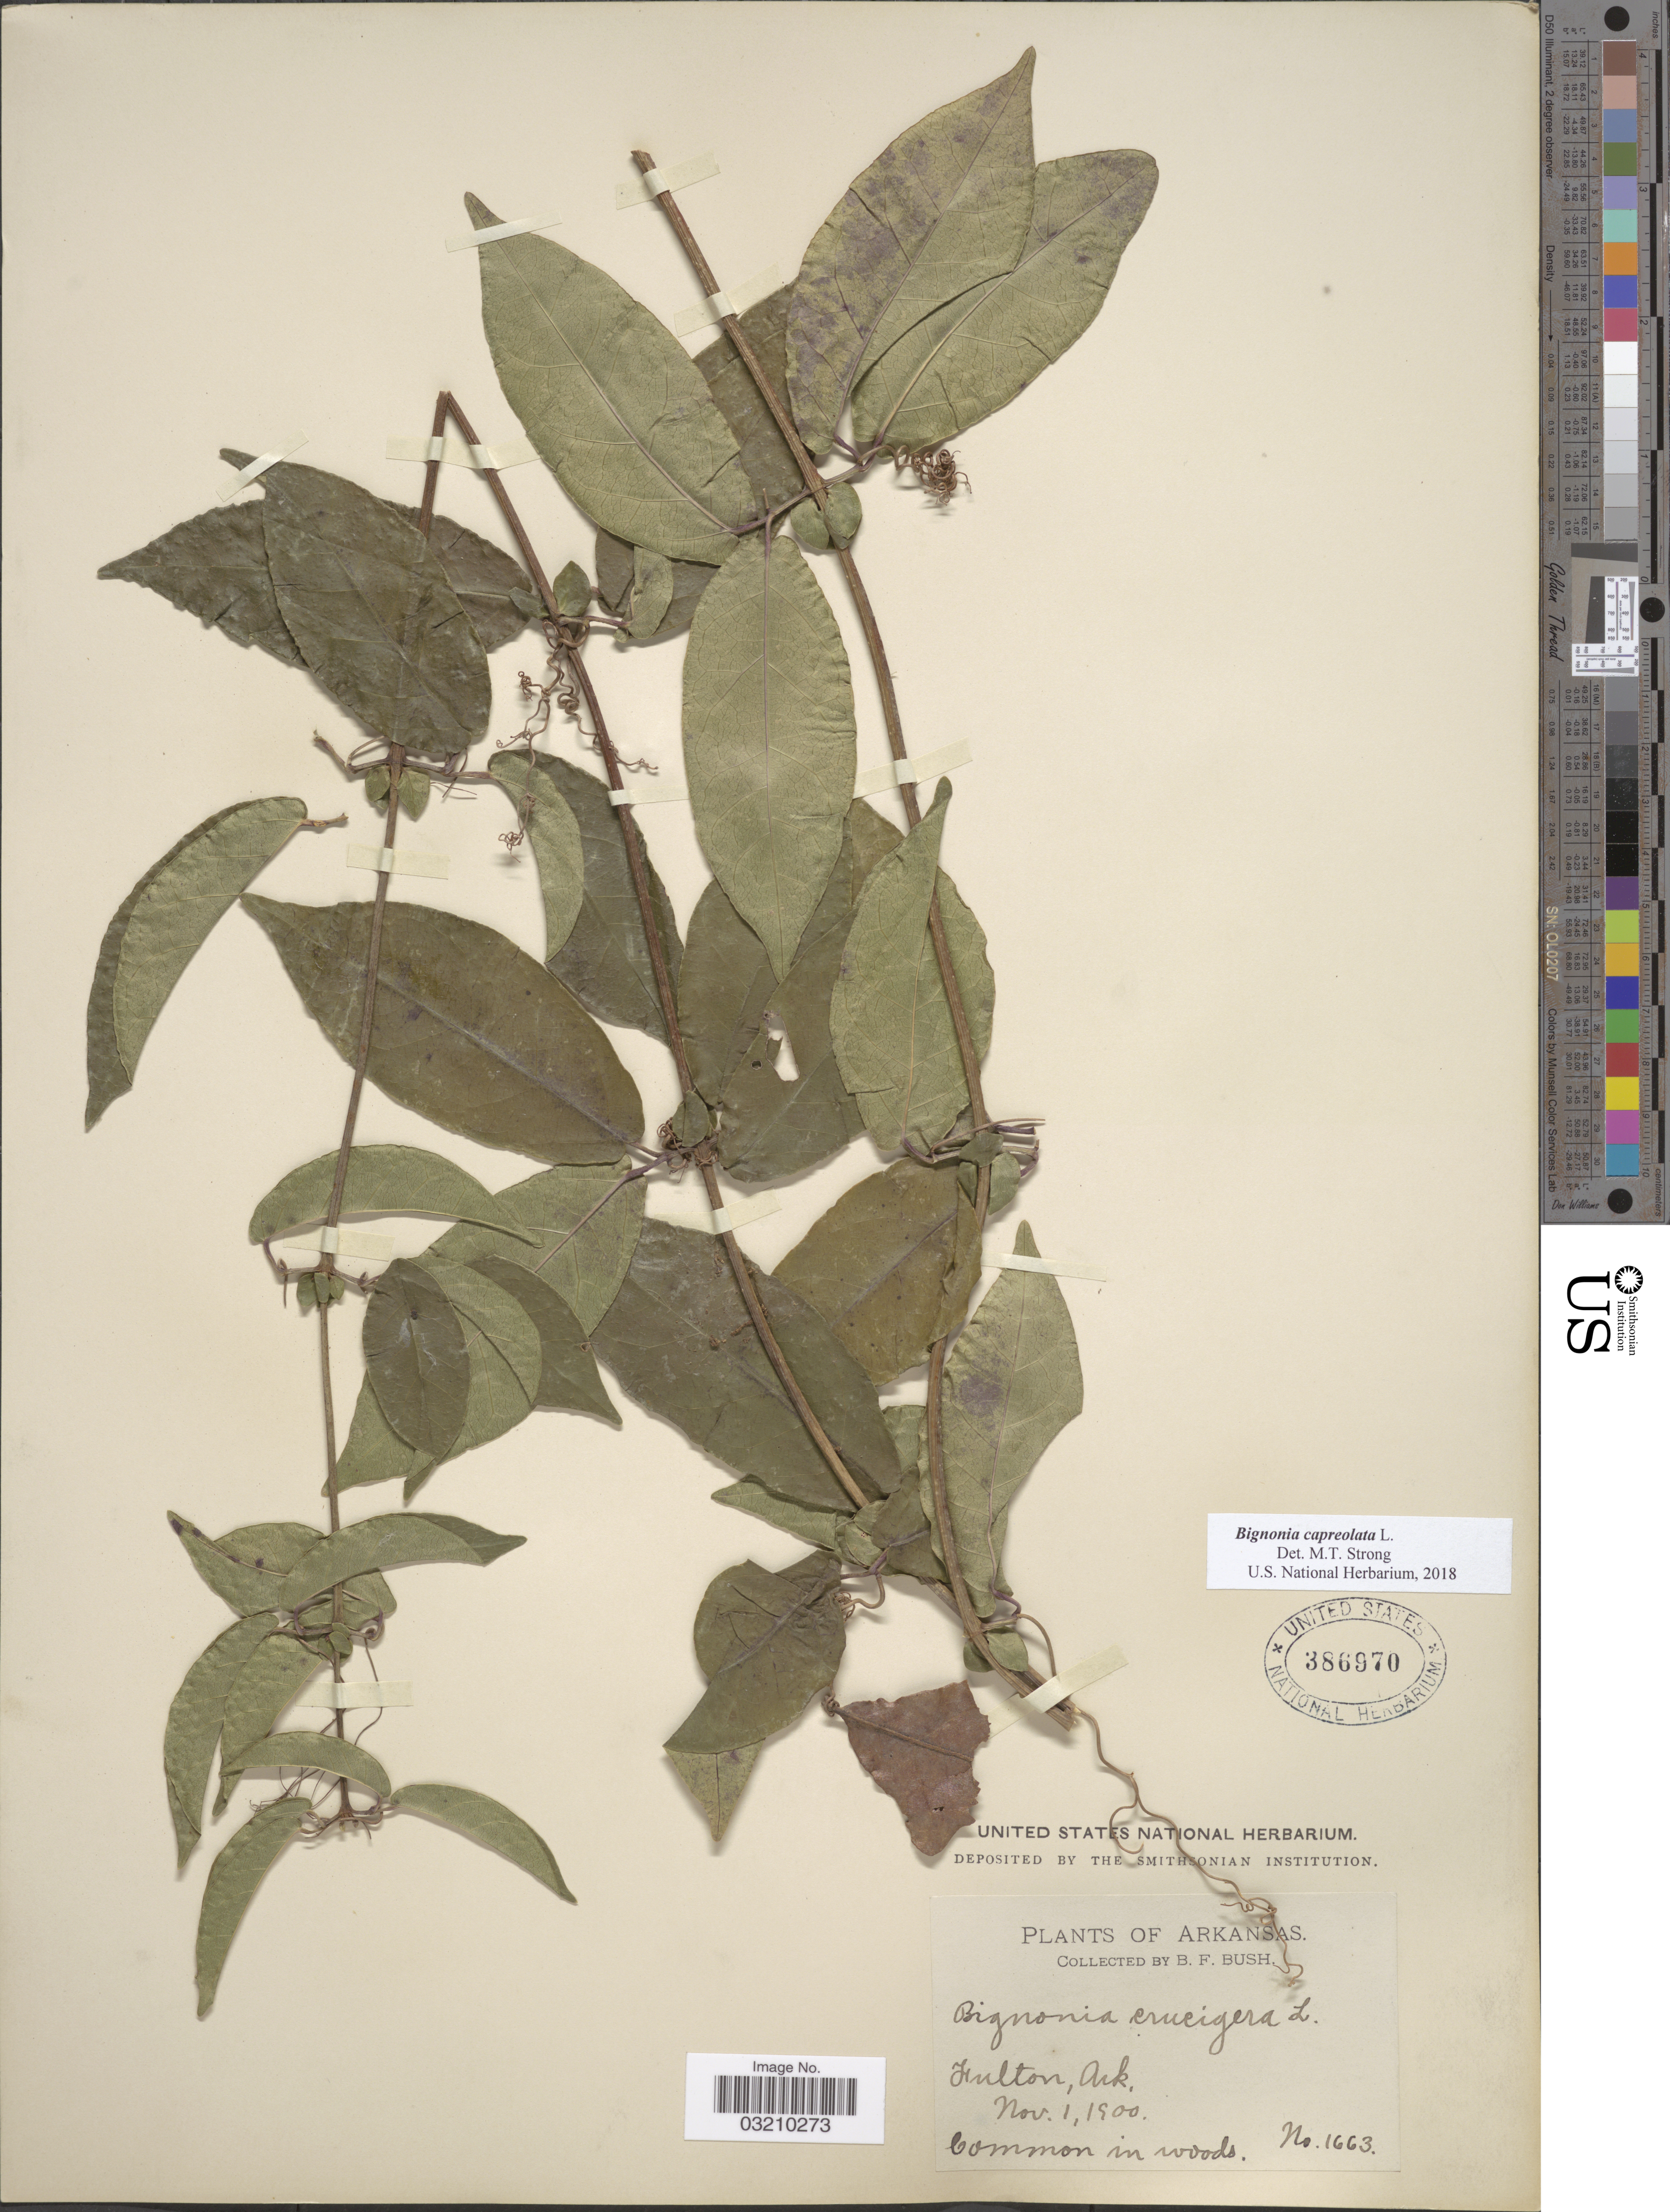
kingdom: Plantae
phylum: Tracheophyta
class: Magnoliopsida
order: Lamiales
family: Bignoniaceae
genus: Bignonia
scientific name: Bignonia capreolata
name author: L.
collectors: B. F. Bush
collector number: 1663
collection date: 1900-11-01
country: United States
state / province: Arkansas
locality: Fulton.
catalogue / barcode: US 386970